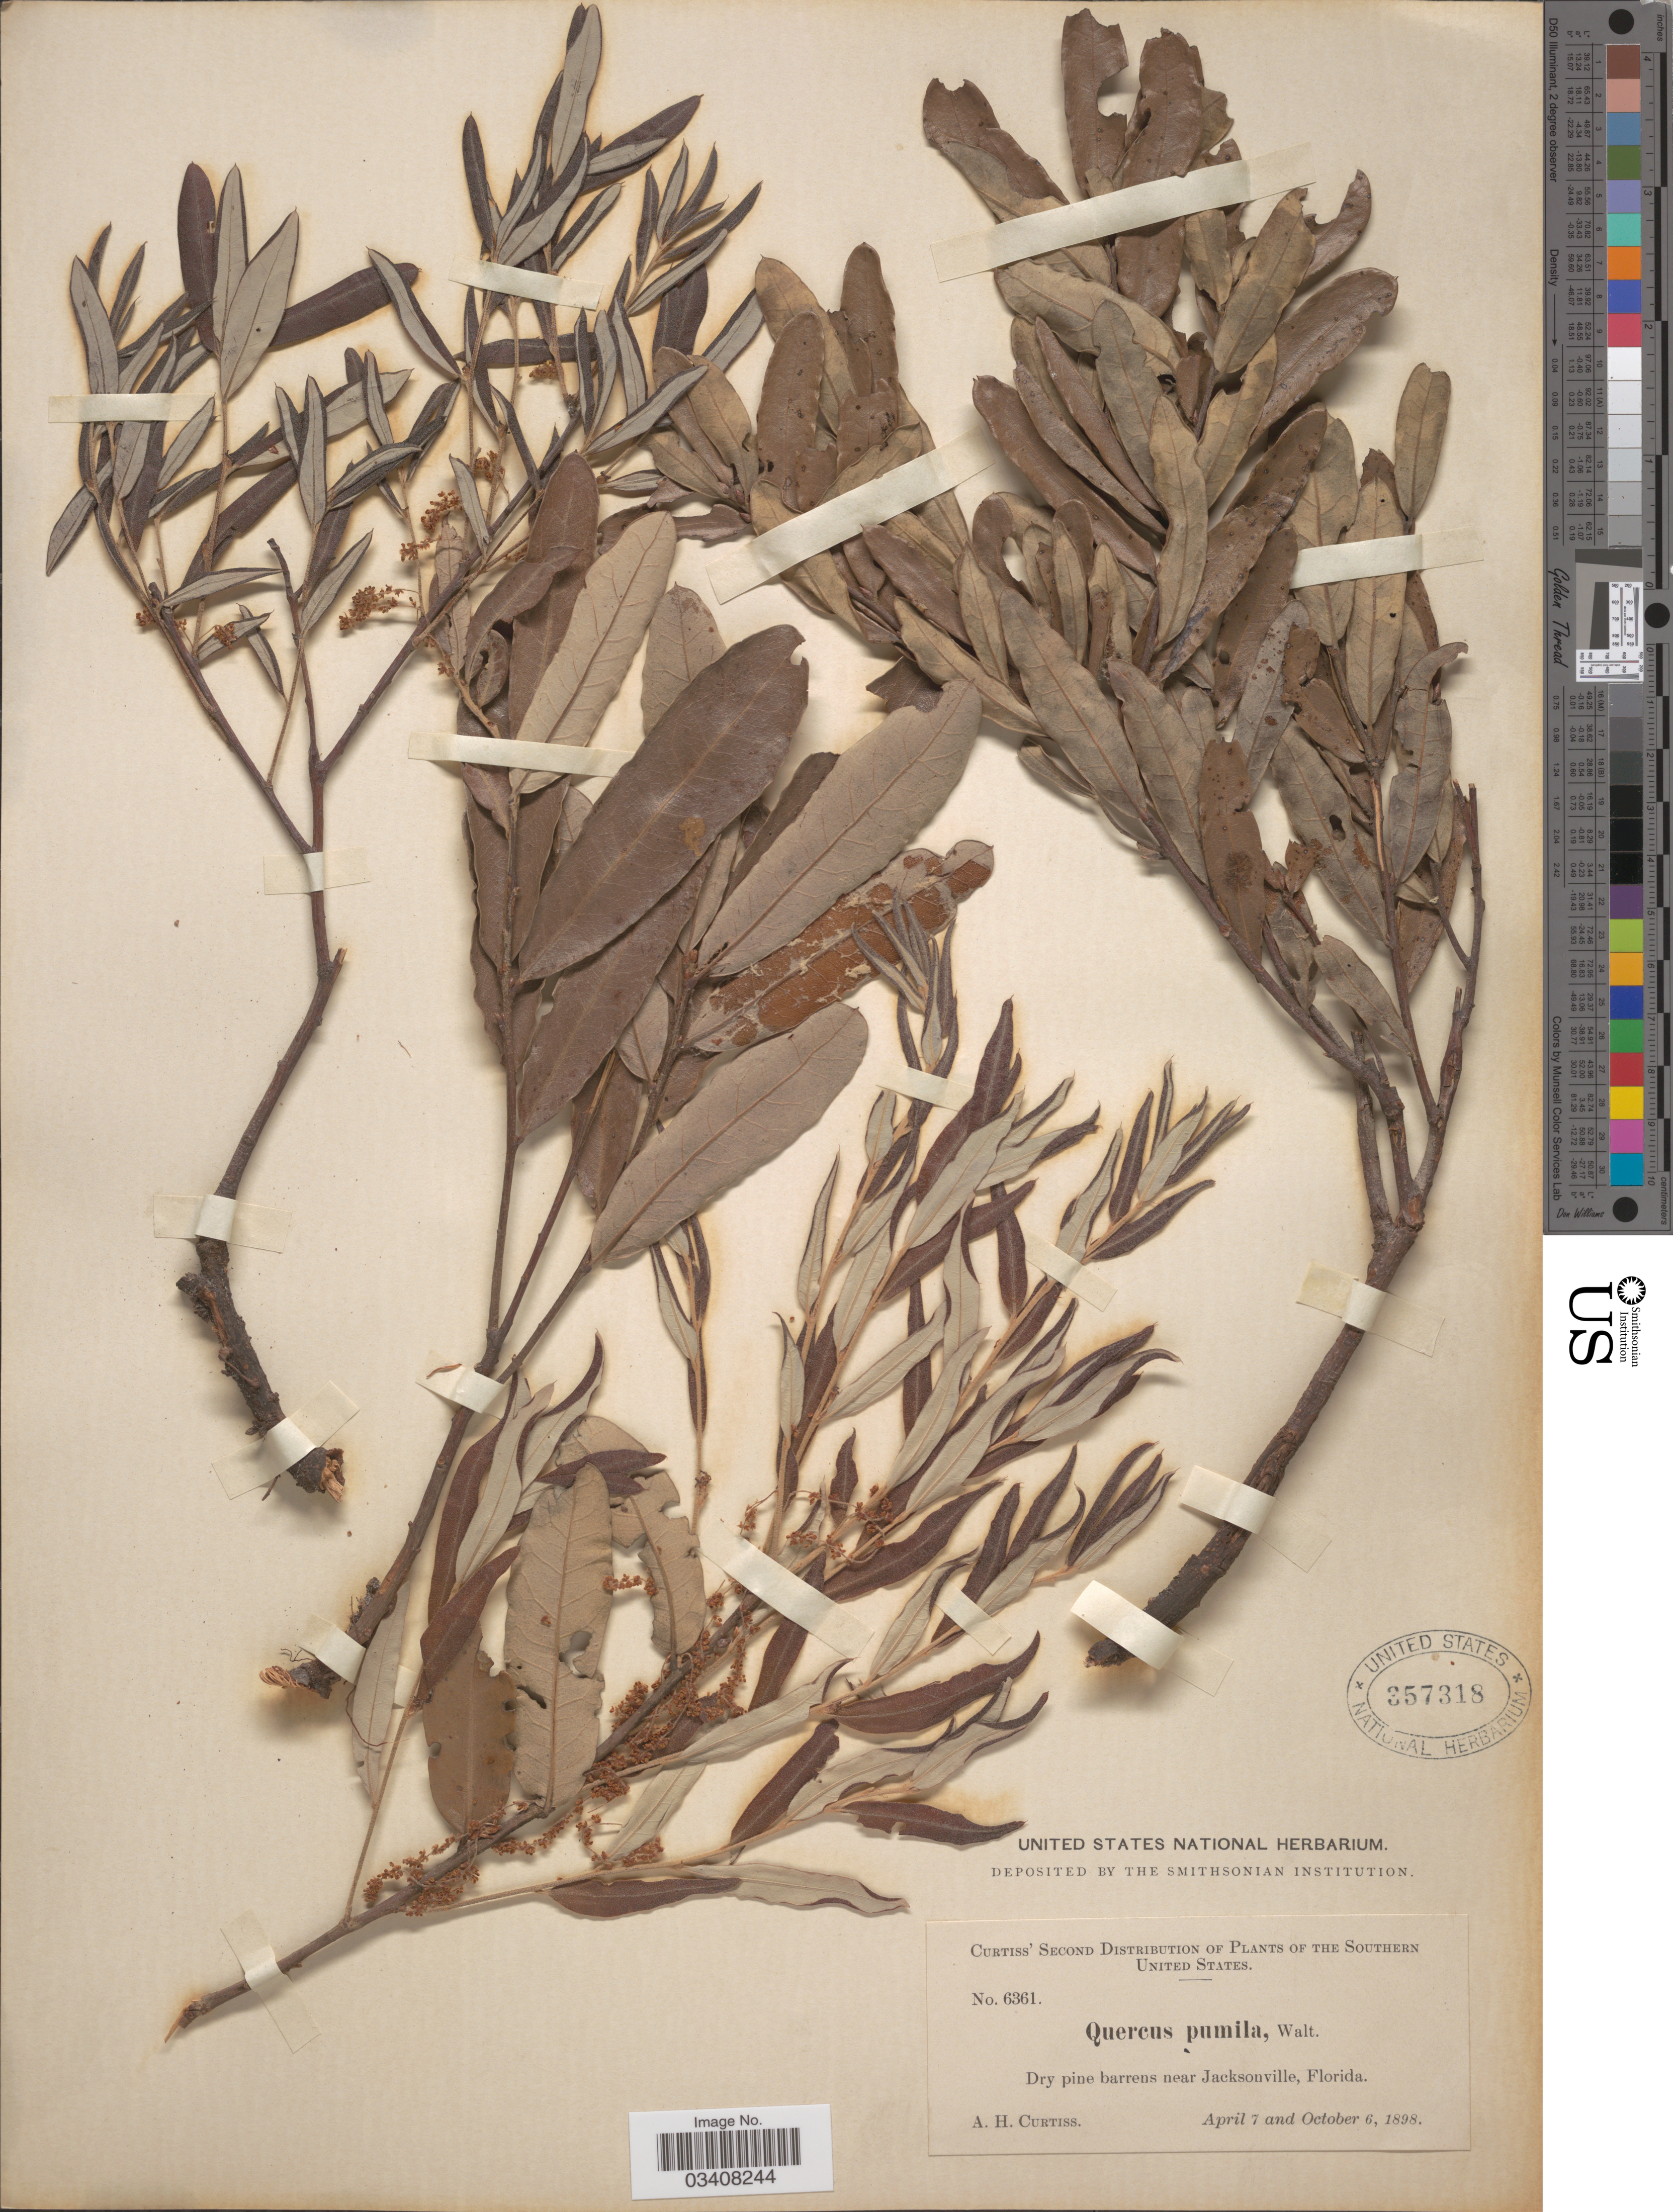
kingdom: Plantae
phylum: Tracheophyta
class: Magnoliopsida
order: Fagales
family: Fagaceae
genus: Quercus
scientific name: Quercus pumila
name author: Walter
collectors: A. H. Curtiss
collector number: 6361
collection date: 1898-04-07/1898-10-06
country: United States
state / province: Florida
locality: Southern United States. Near Jacksonville.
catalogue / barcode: US 357318